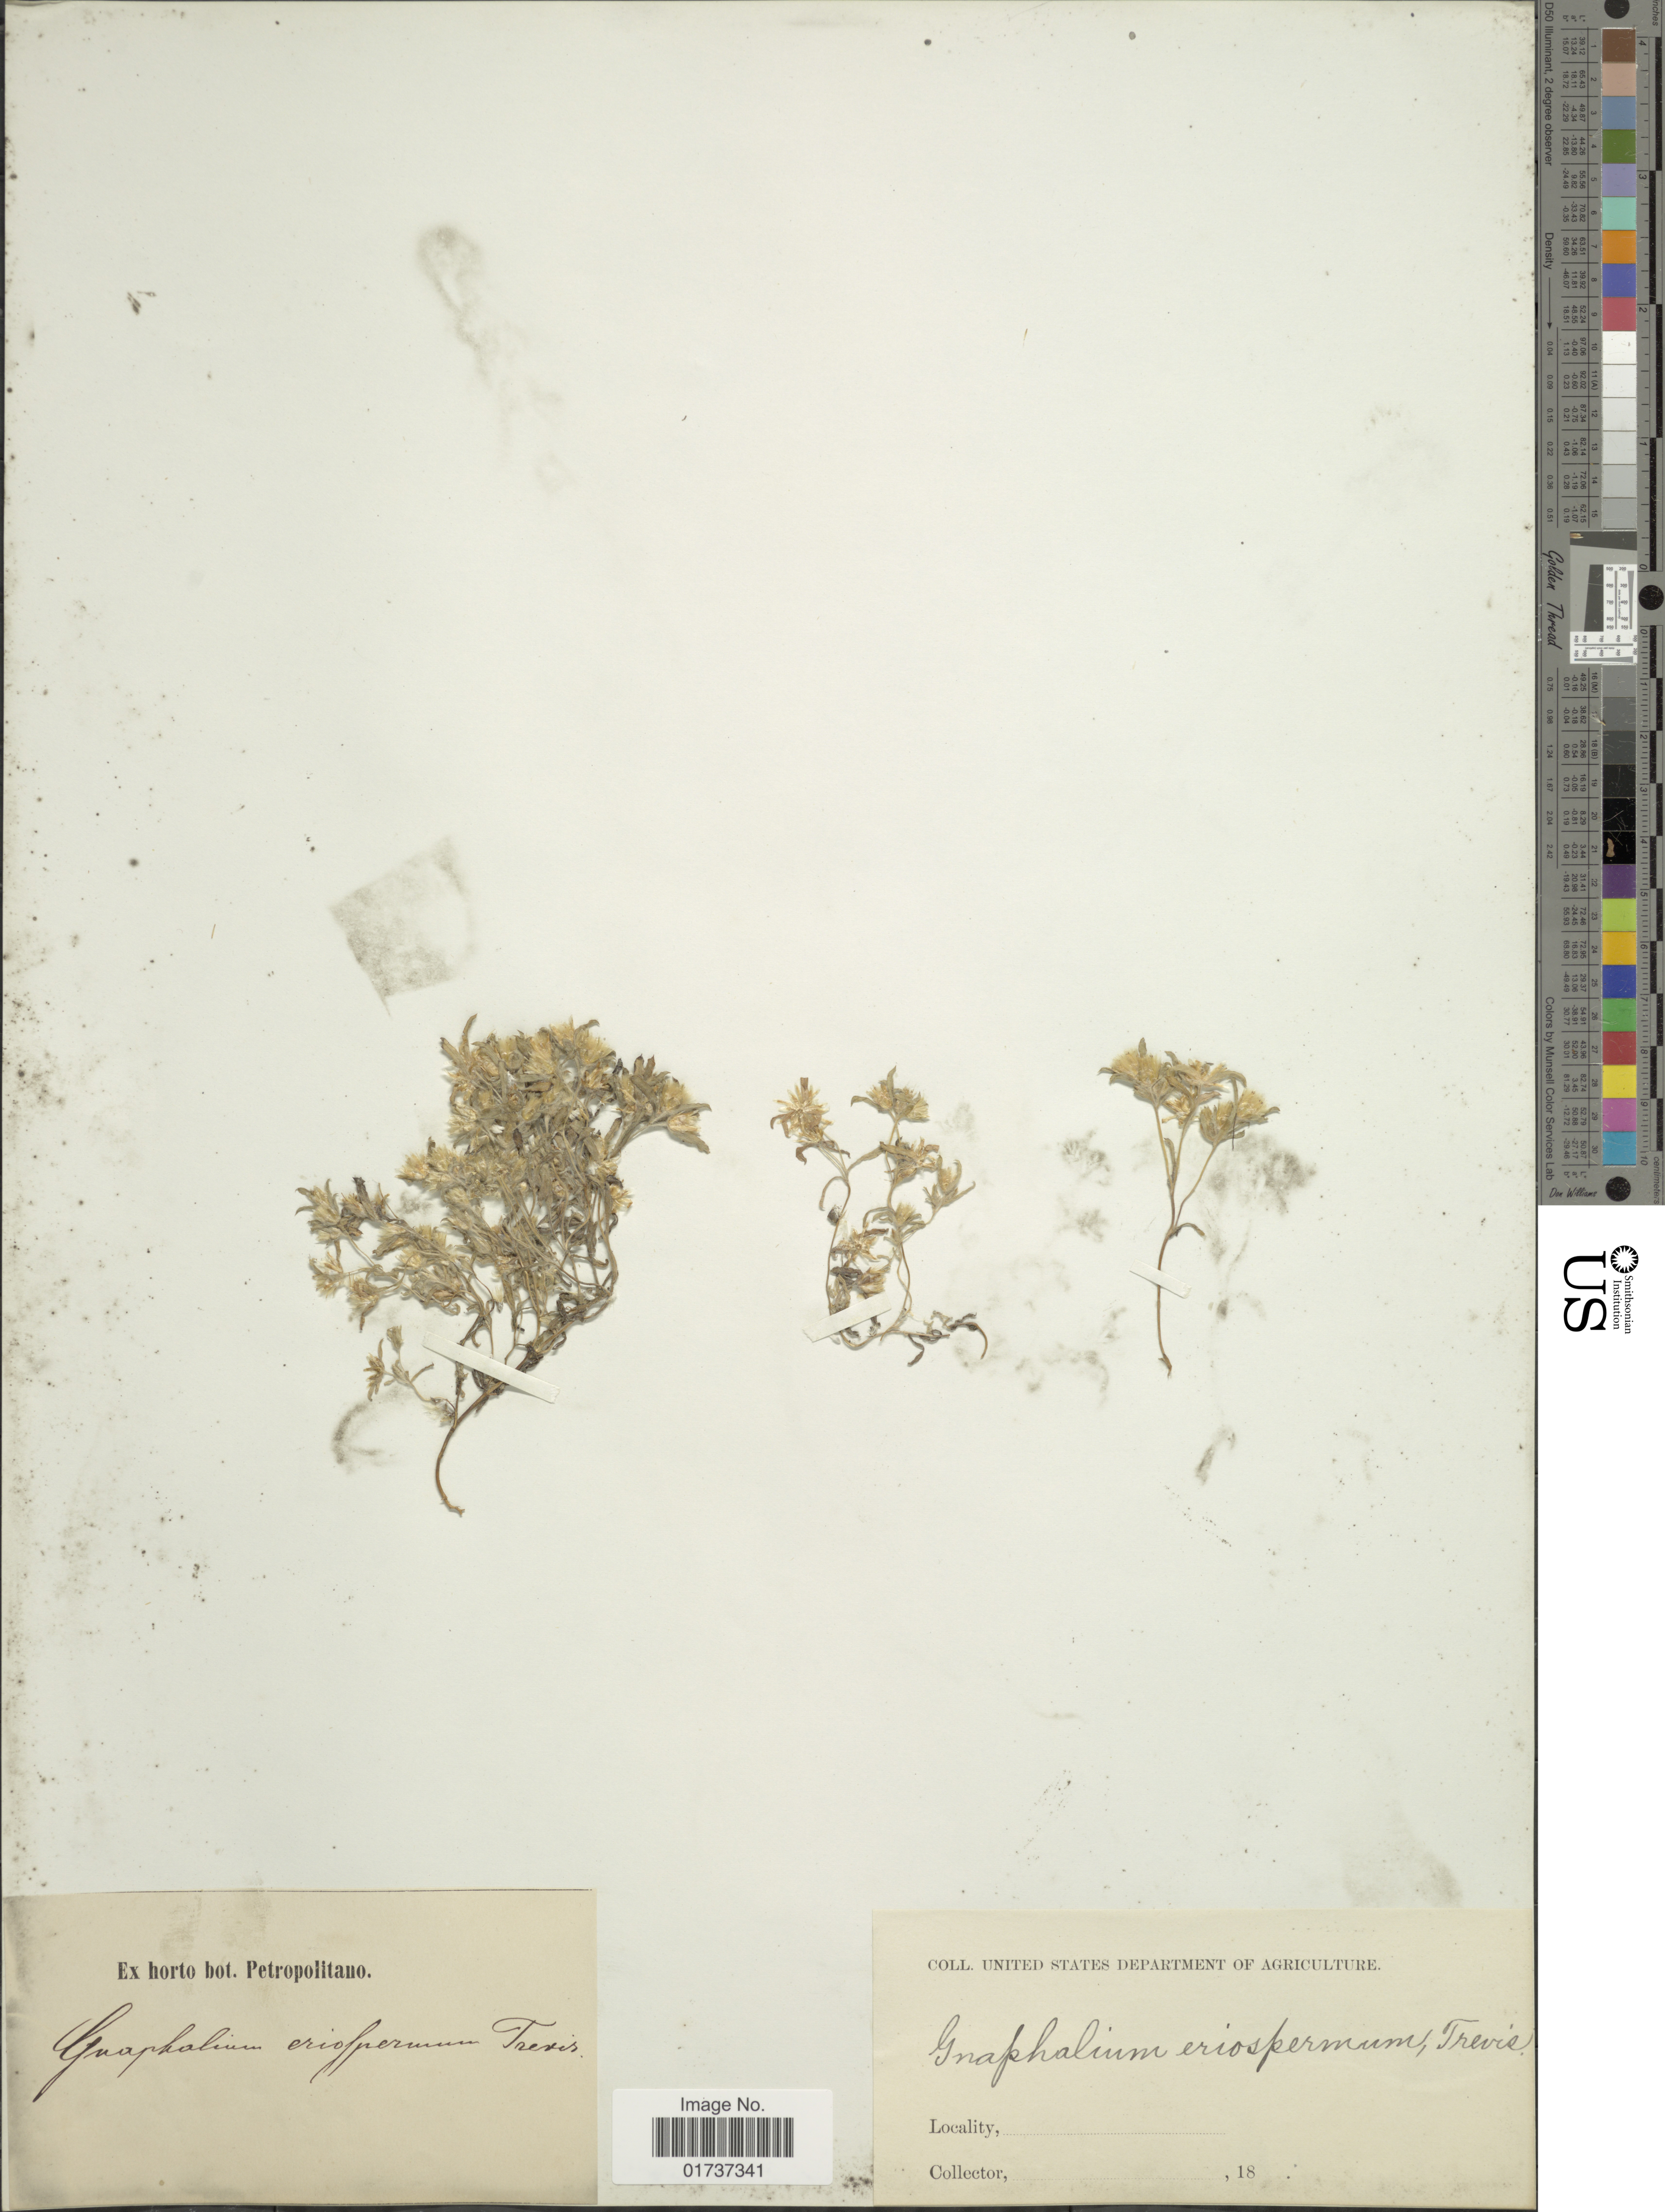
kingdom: Plantae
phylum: Tracheophyta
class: Magnoliopsida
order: Asterales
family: Asteraceae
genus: Gnaphalium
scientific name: Gnaphalium eriospermum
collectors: United States Department of Agriculture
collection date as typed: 18